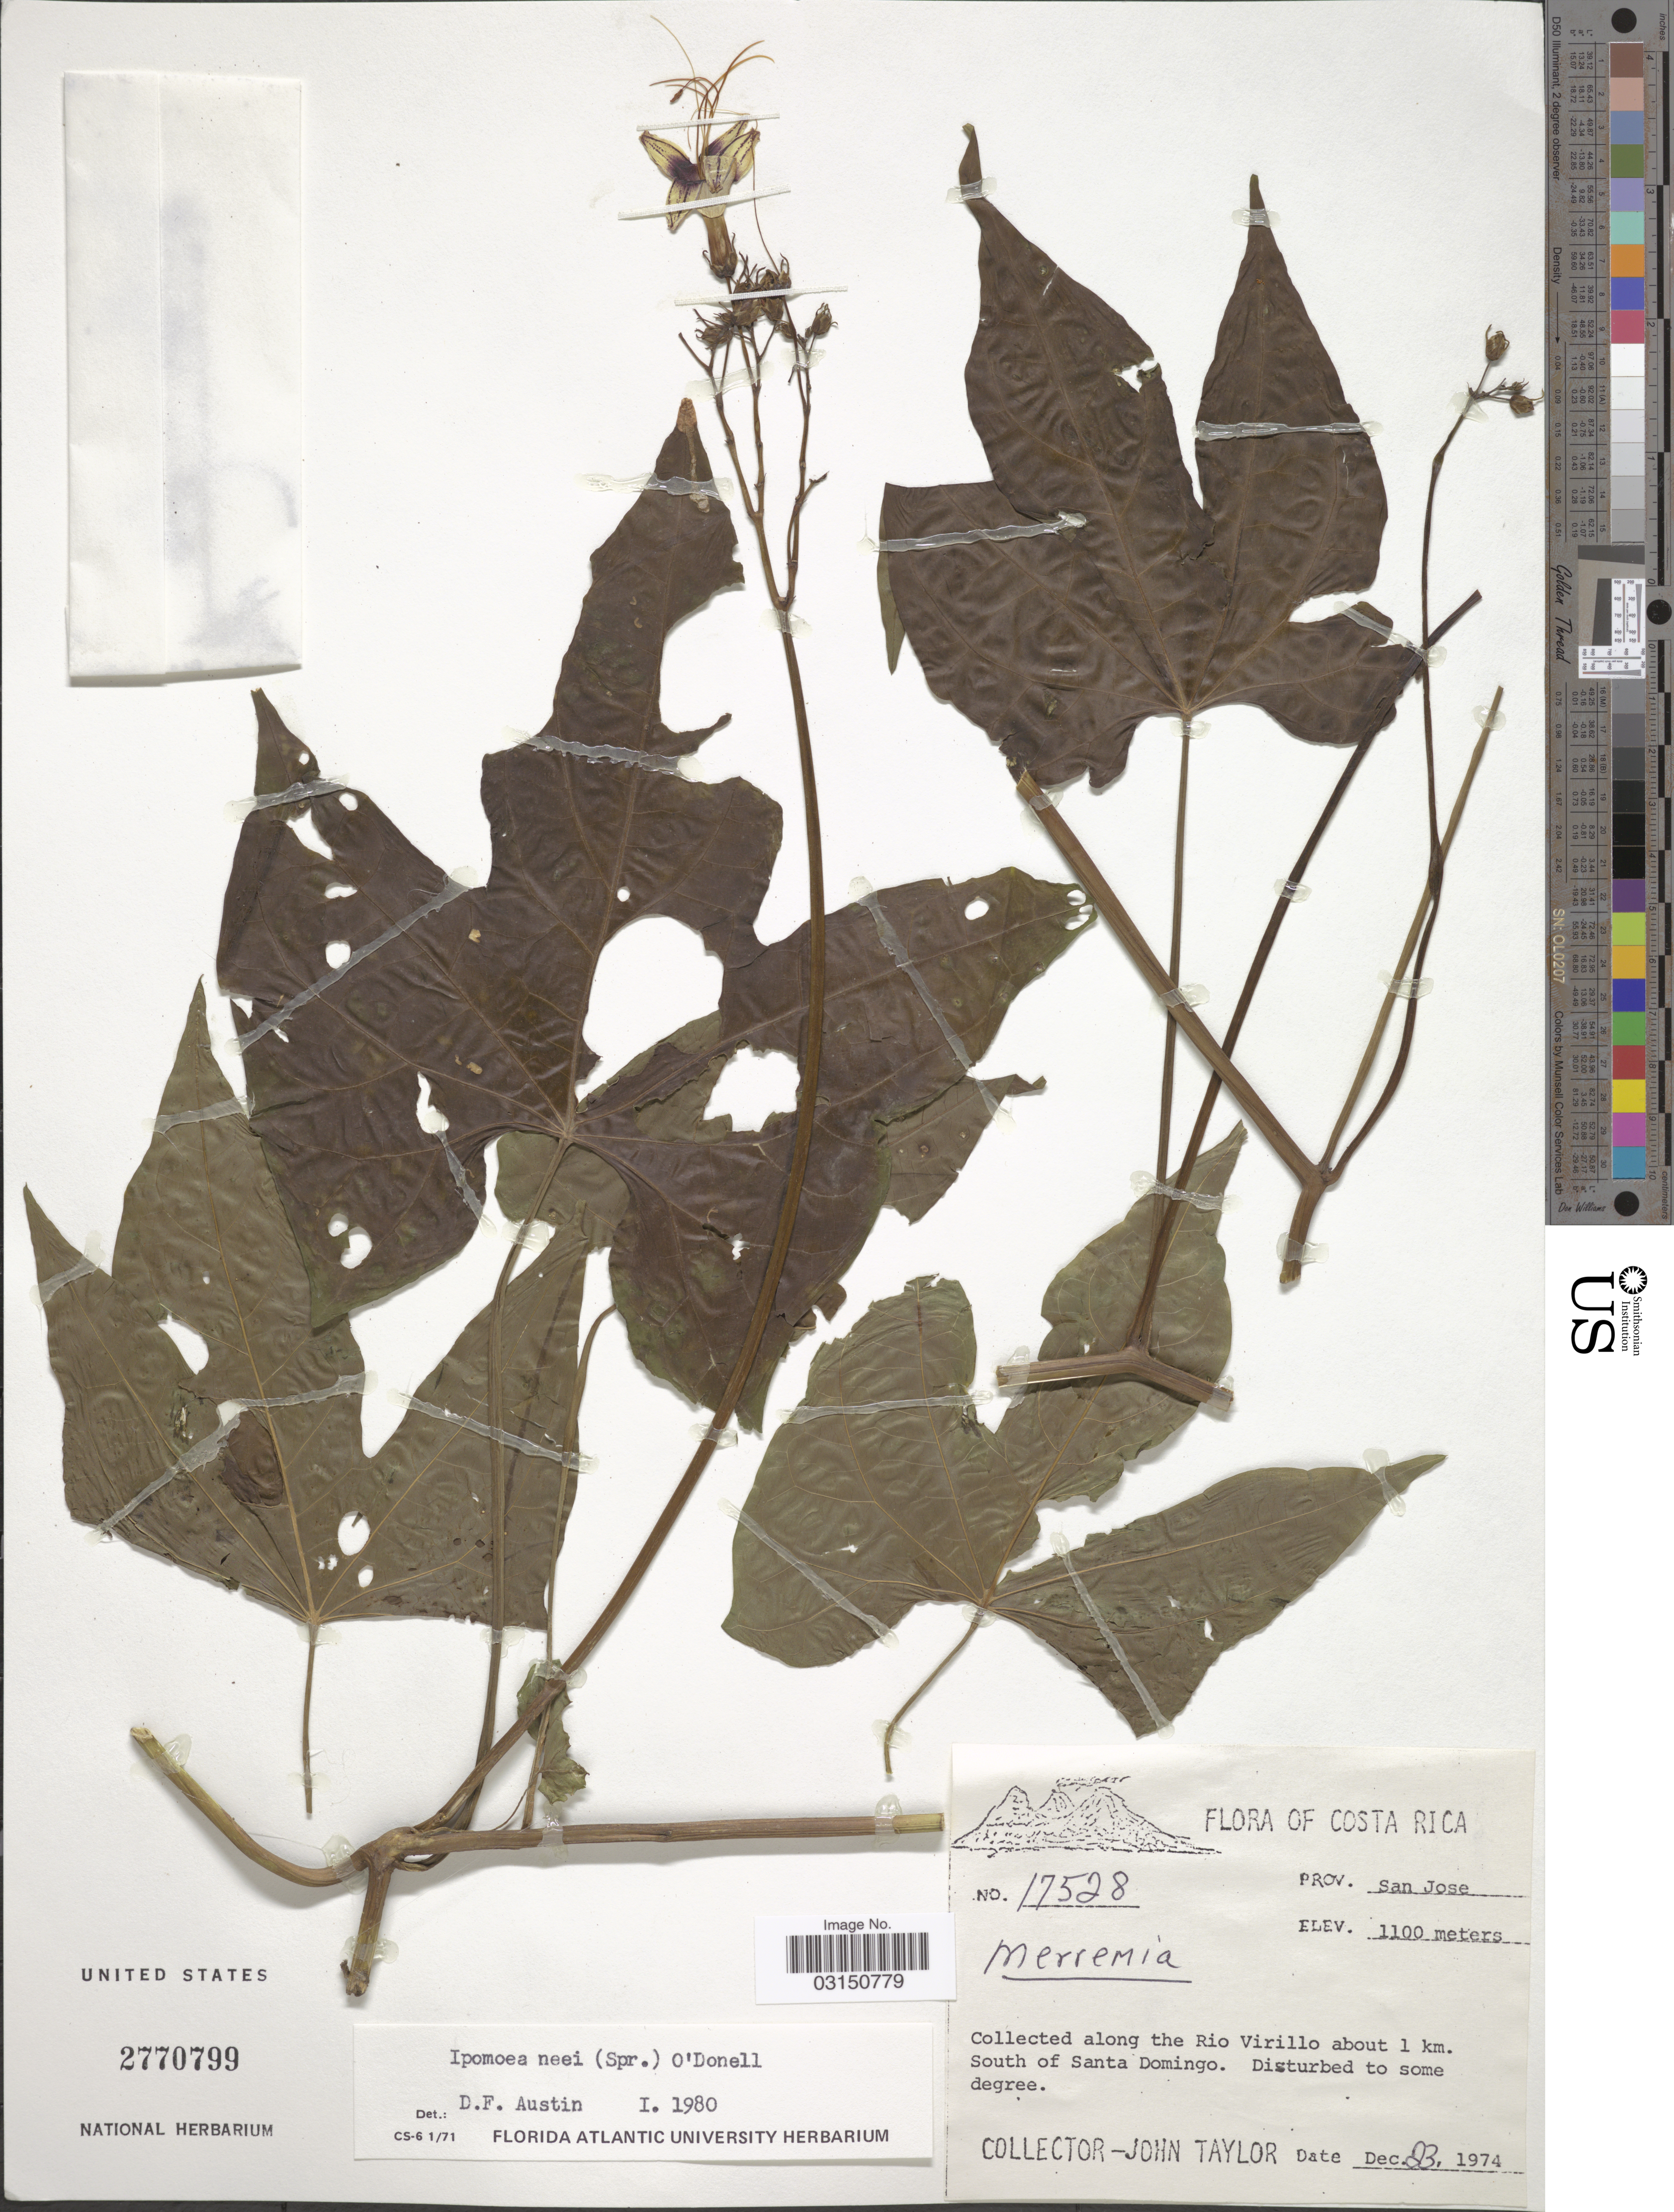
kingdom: Plantae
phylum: Tracheophyta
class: Magnoliopsida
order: Solanales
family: Convolvulaceae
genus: Ipomoea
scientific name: Ipomoea neei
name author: (Spreng.) O'Donell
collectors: J. Taylor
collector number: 17528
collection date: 1974-12-23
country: Costa Rica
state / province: San José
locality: Along the Rio Virillo about 1 km. South of Santa Domingo.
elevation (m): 1100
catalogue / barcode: US 2770799